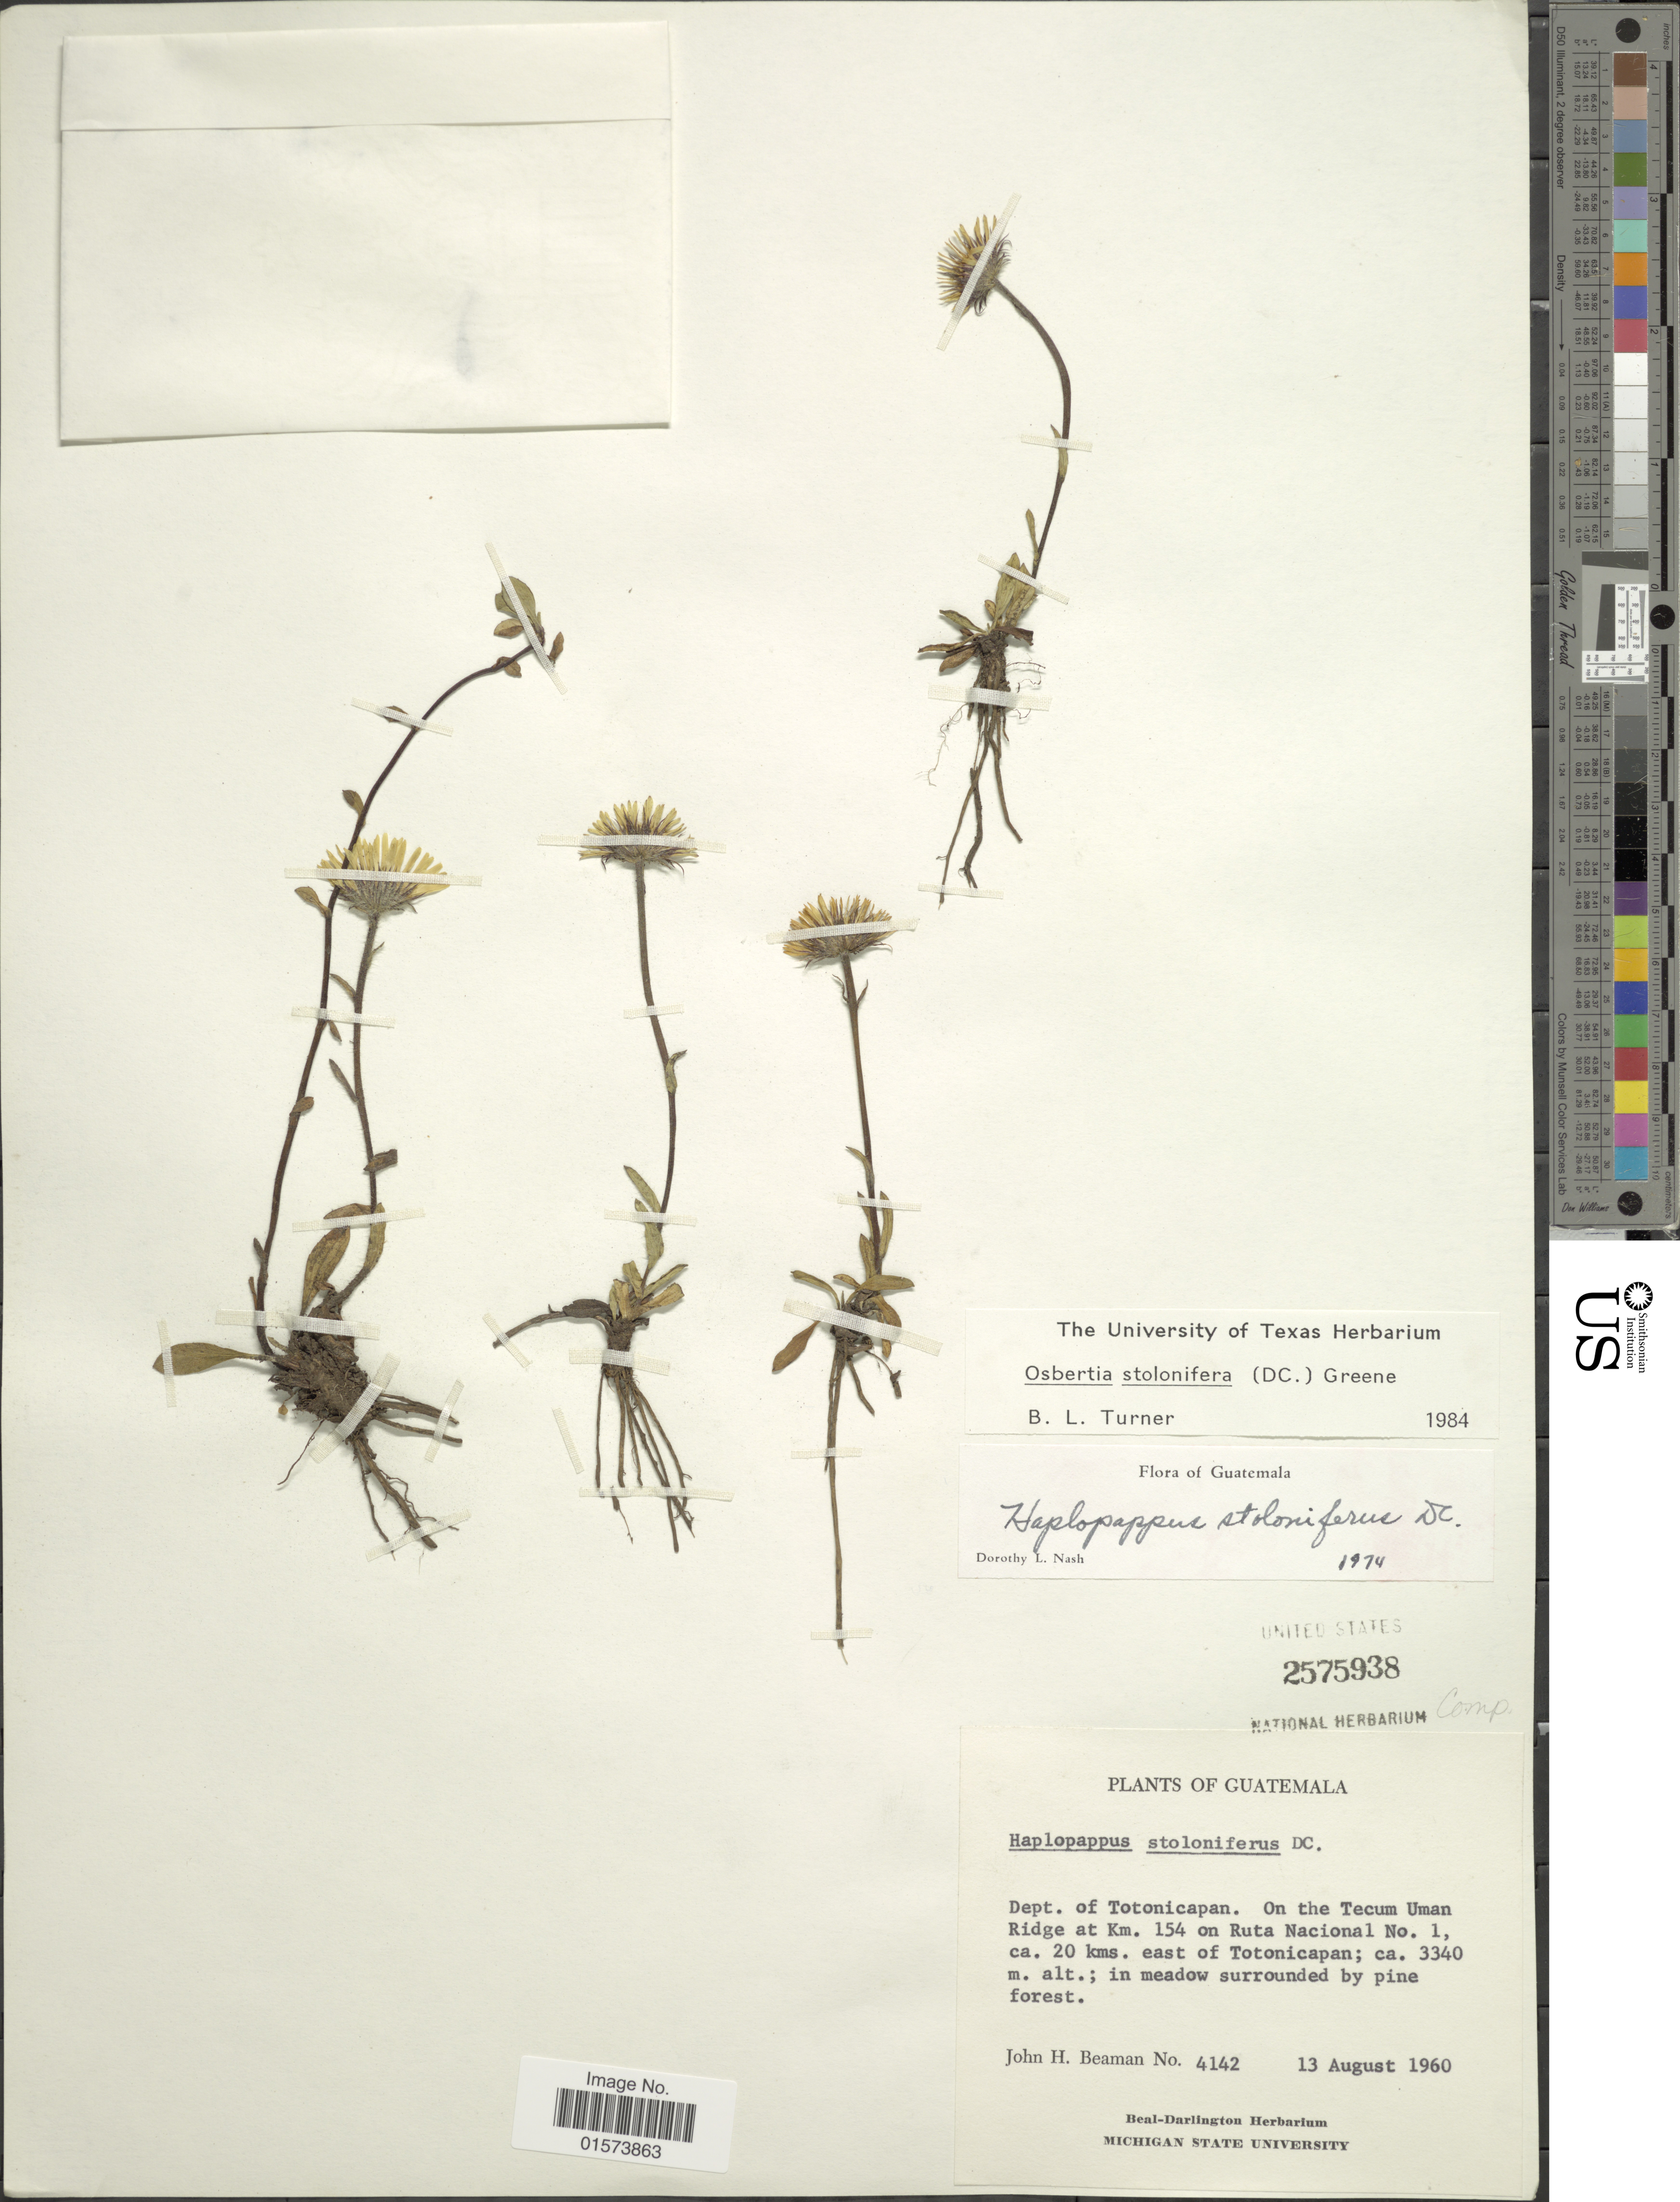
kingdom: Plantae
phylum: Tracheophyta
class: Magnoliopsida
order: Asterales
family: Asteraceae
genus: Osbertia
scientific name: Osbertia stolonifera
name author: (DC.) Greene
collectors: J. H. Beaman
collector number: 4142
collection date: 1960-08-13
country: Guatemala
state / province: Totonicapan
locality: On the Tecum Uman Ridge at Km. 154 on Ruta Nacional No. 1, ca. 20 kms. east of Totonicapan; in meadow surrounded by pine forest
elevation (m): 3340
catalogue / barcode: US 2575938